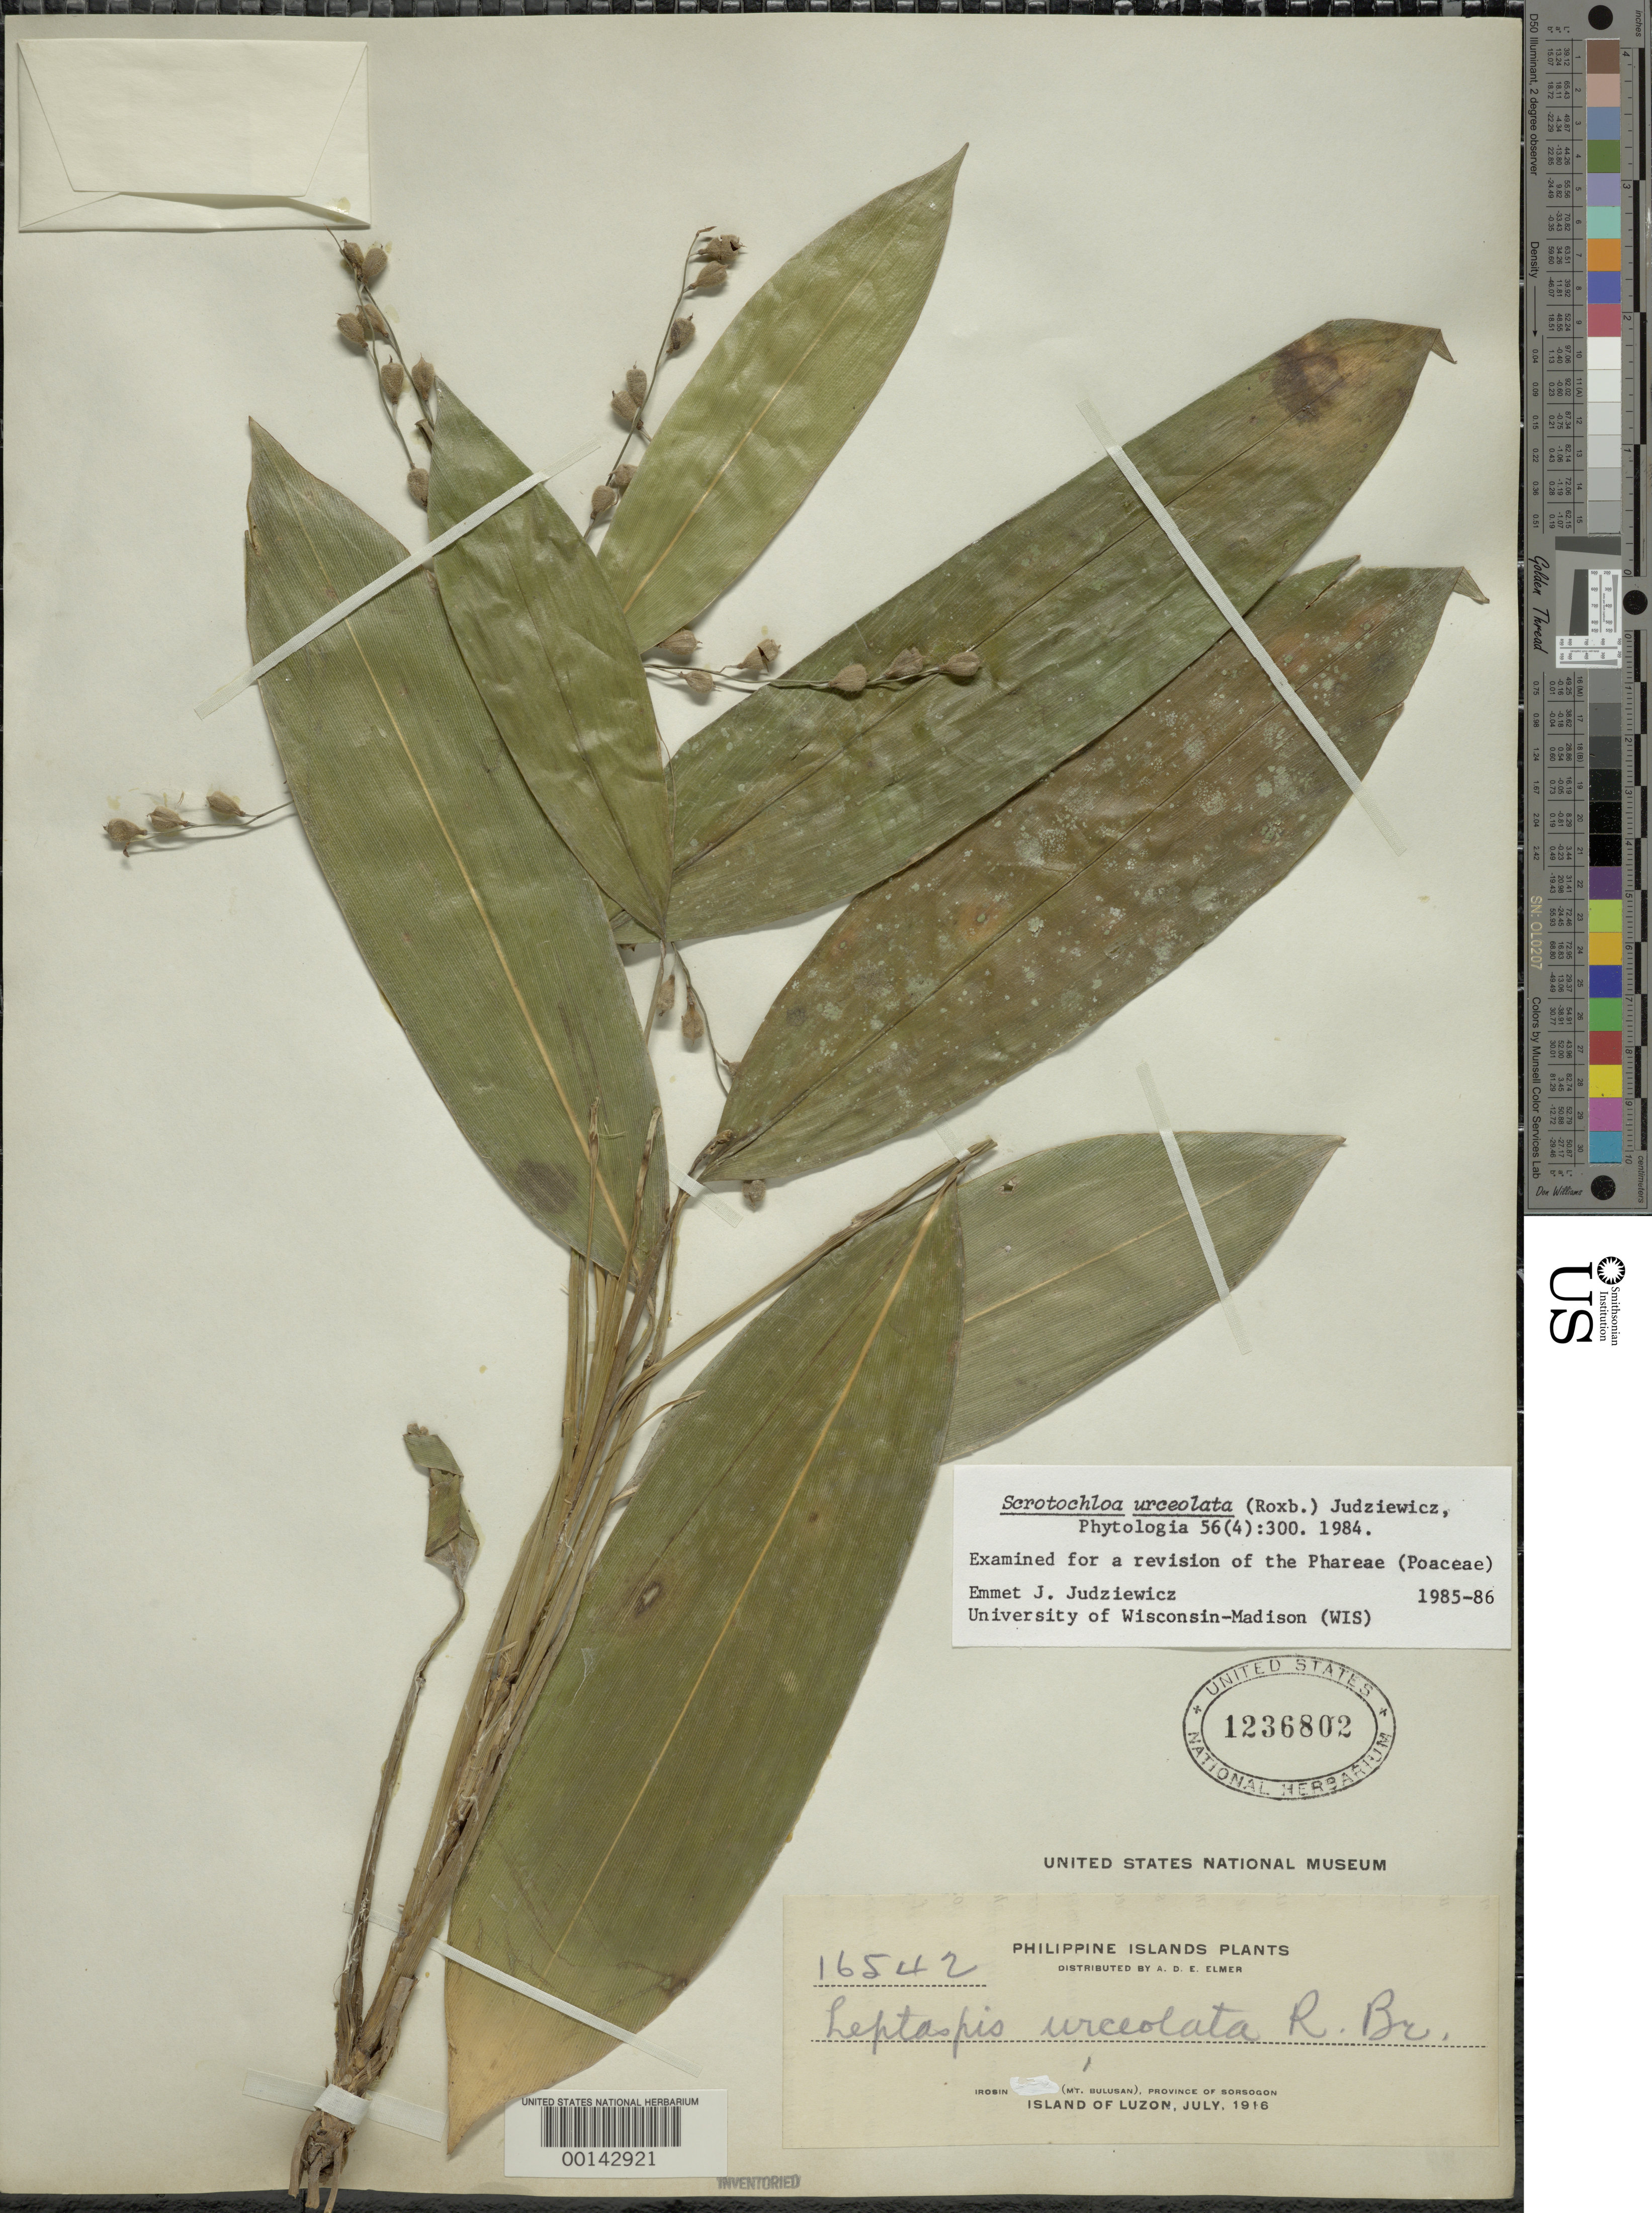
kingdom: Plantae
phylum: Tracheophyta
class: Liliopsida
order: Poales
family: Poaceae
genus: Scrotochloa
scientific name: Scrotochloa urceolata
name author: (Roxb.) Judz.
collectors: A. D. E. Elmer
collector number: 16542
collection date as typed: Jul 1916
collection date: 1916-07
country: Philippines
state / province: Bicol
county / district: Sorsogon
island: Luzon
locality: Irosin (Mt. Bulusan)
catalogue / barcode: US 1236802